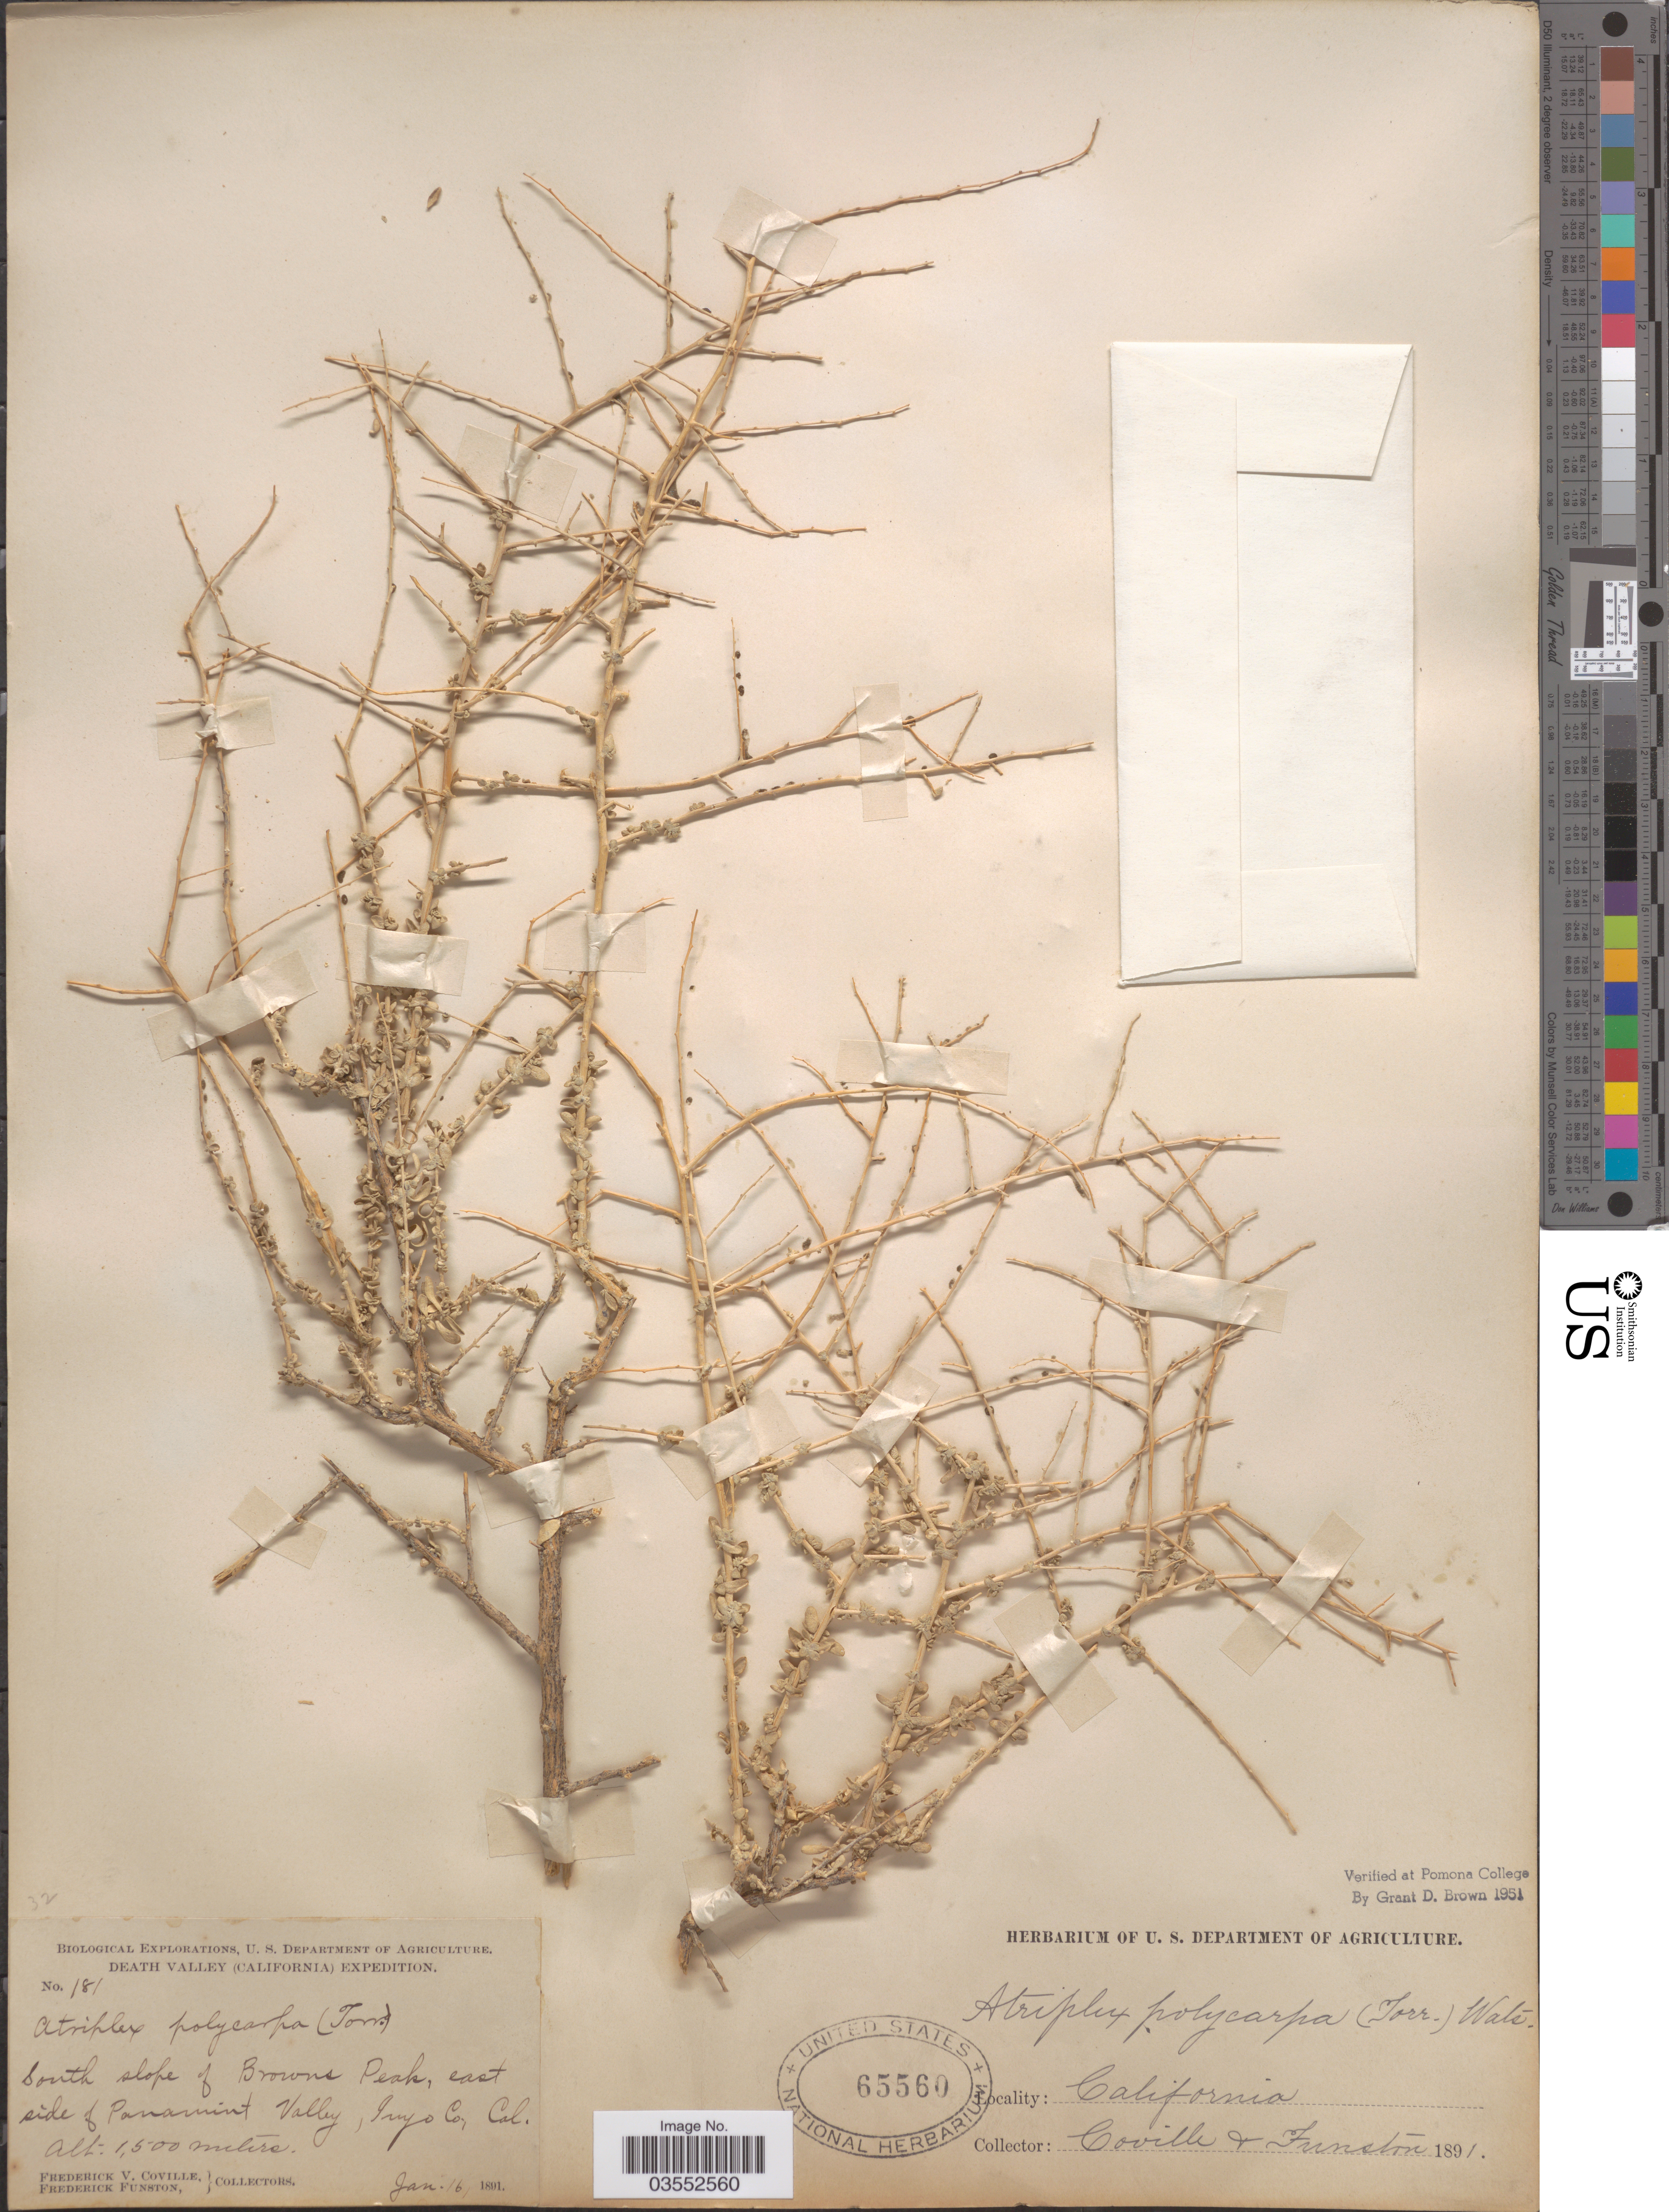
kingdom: Plantae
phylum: Tracheophyta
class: Magnoliopsida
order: Caryophyllales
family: Amaranthaceae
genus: Atriplex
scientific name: Atriplex polycarpa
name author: (Torr.) S. Watson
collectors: F. V. Coville & F. Funston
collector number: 181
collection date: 1891-01-16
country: United States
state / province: California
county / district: Inyo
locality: Death Valley. South slope of Browns Peak, east side of Panamint Valley, Inyo Co.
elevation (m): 1500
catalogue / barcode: US 65560